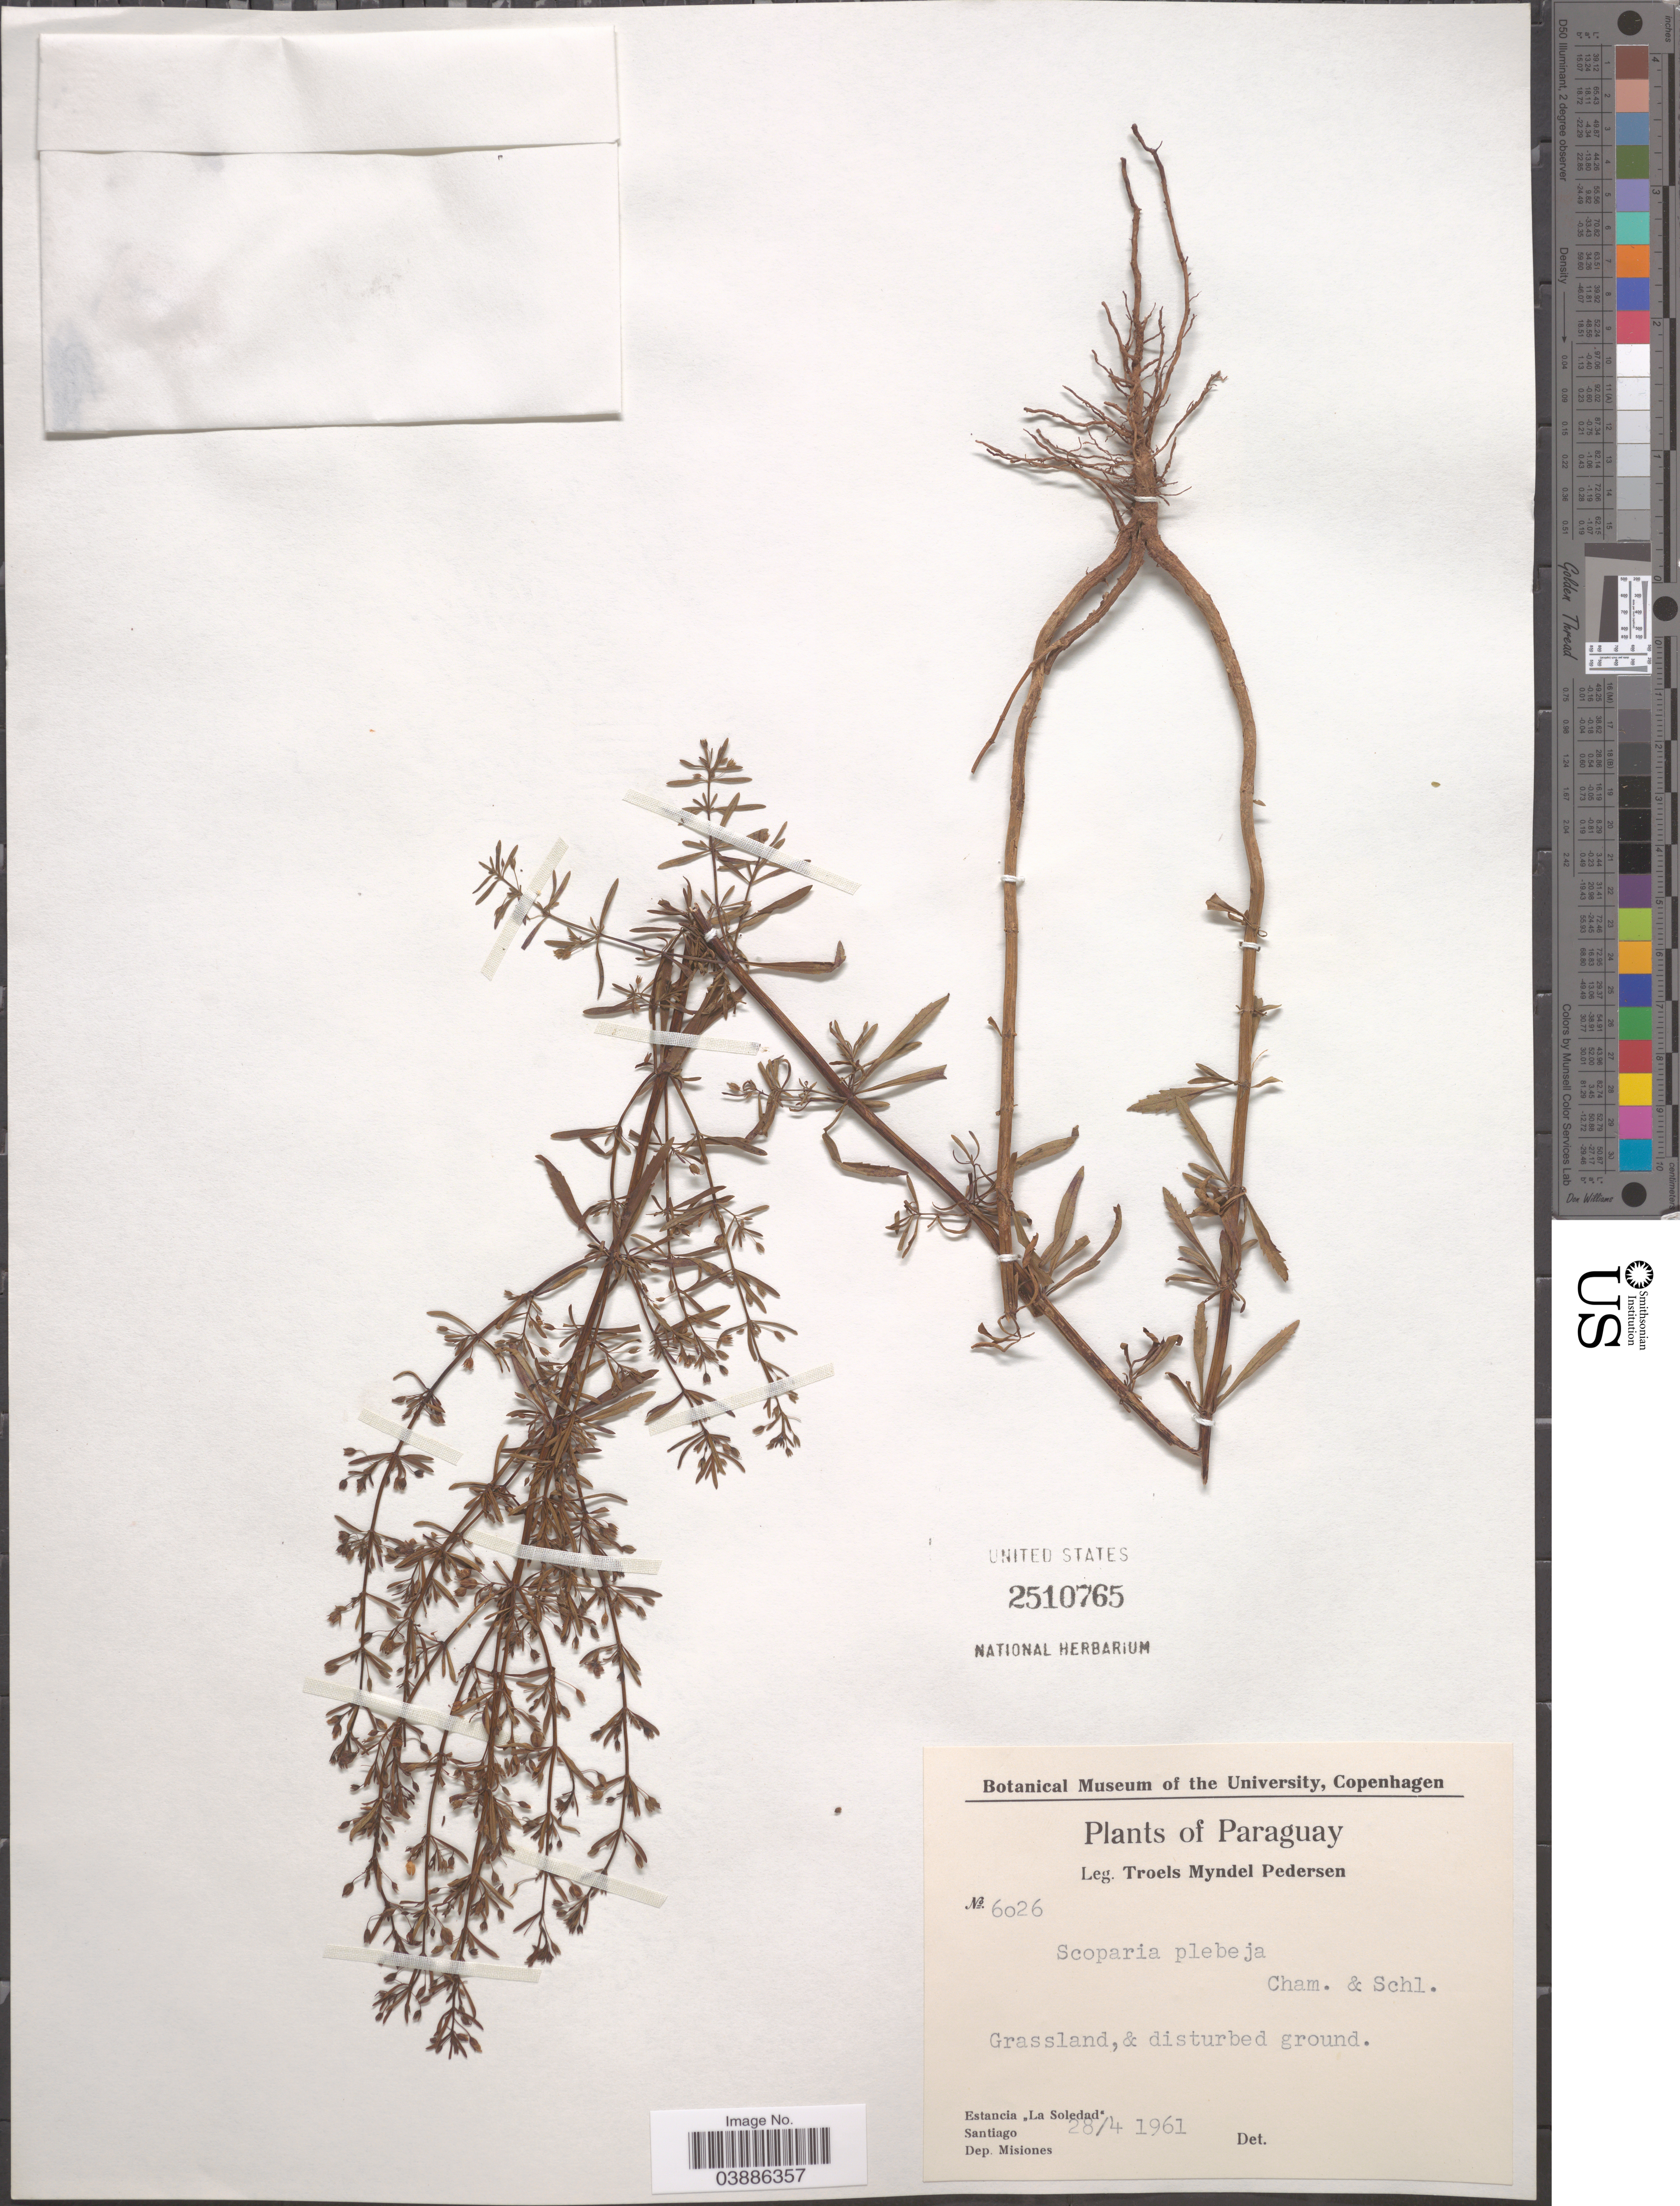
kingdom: Plantae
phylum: Tracheophyta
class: Magnoliopsida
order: Lamiales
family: Plantaginaceae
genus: Scoparia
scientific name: Scoparia plebeja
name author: Cham. & Schltdl.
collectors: T. Pederson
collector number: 6026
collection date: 1961-04-28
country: Paraguay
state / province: Misiones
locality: Estancia "La Soledad". Santiago. Dep. Misiones.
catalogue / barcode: US 2510765